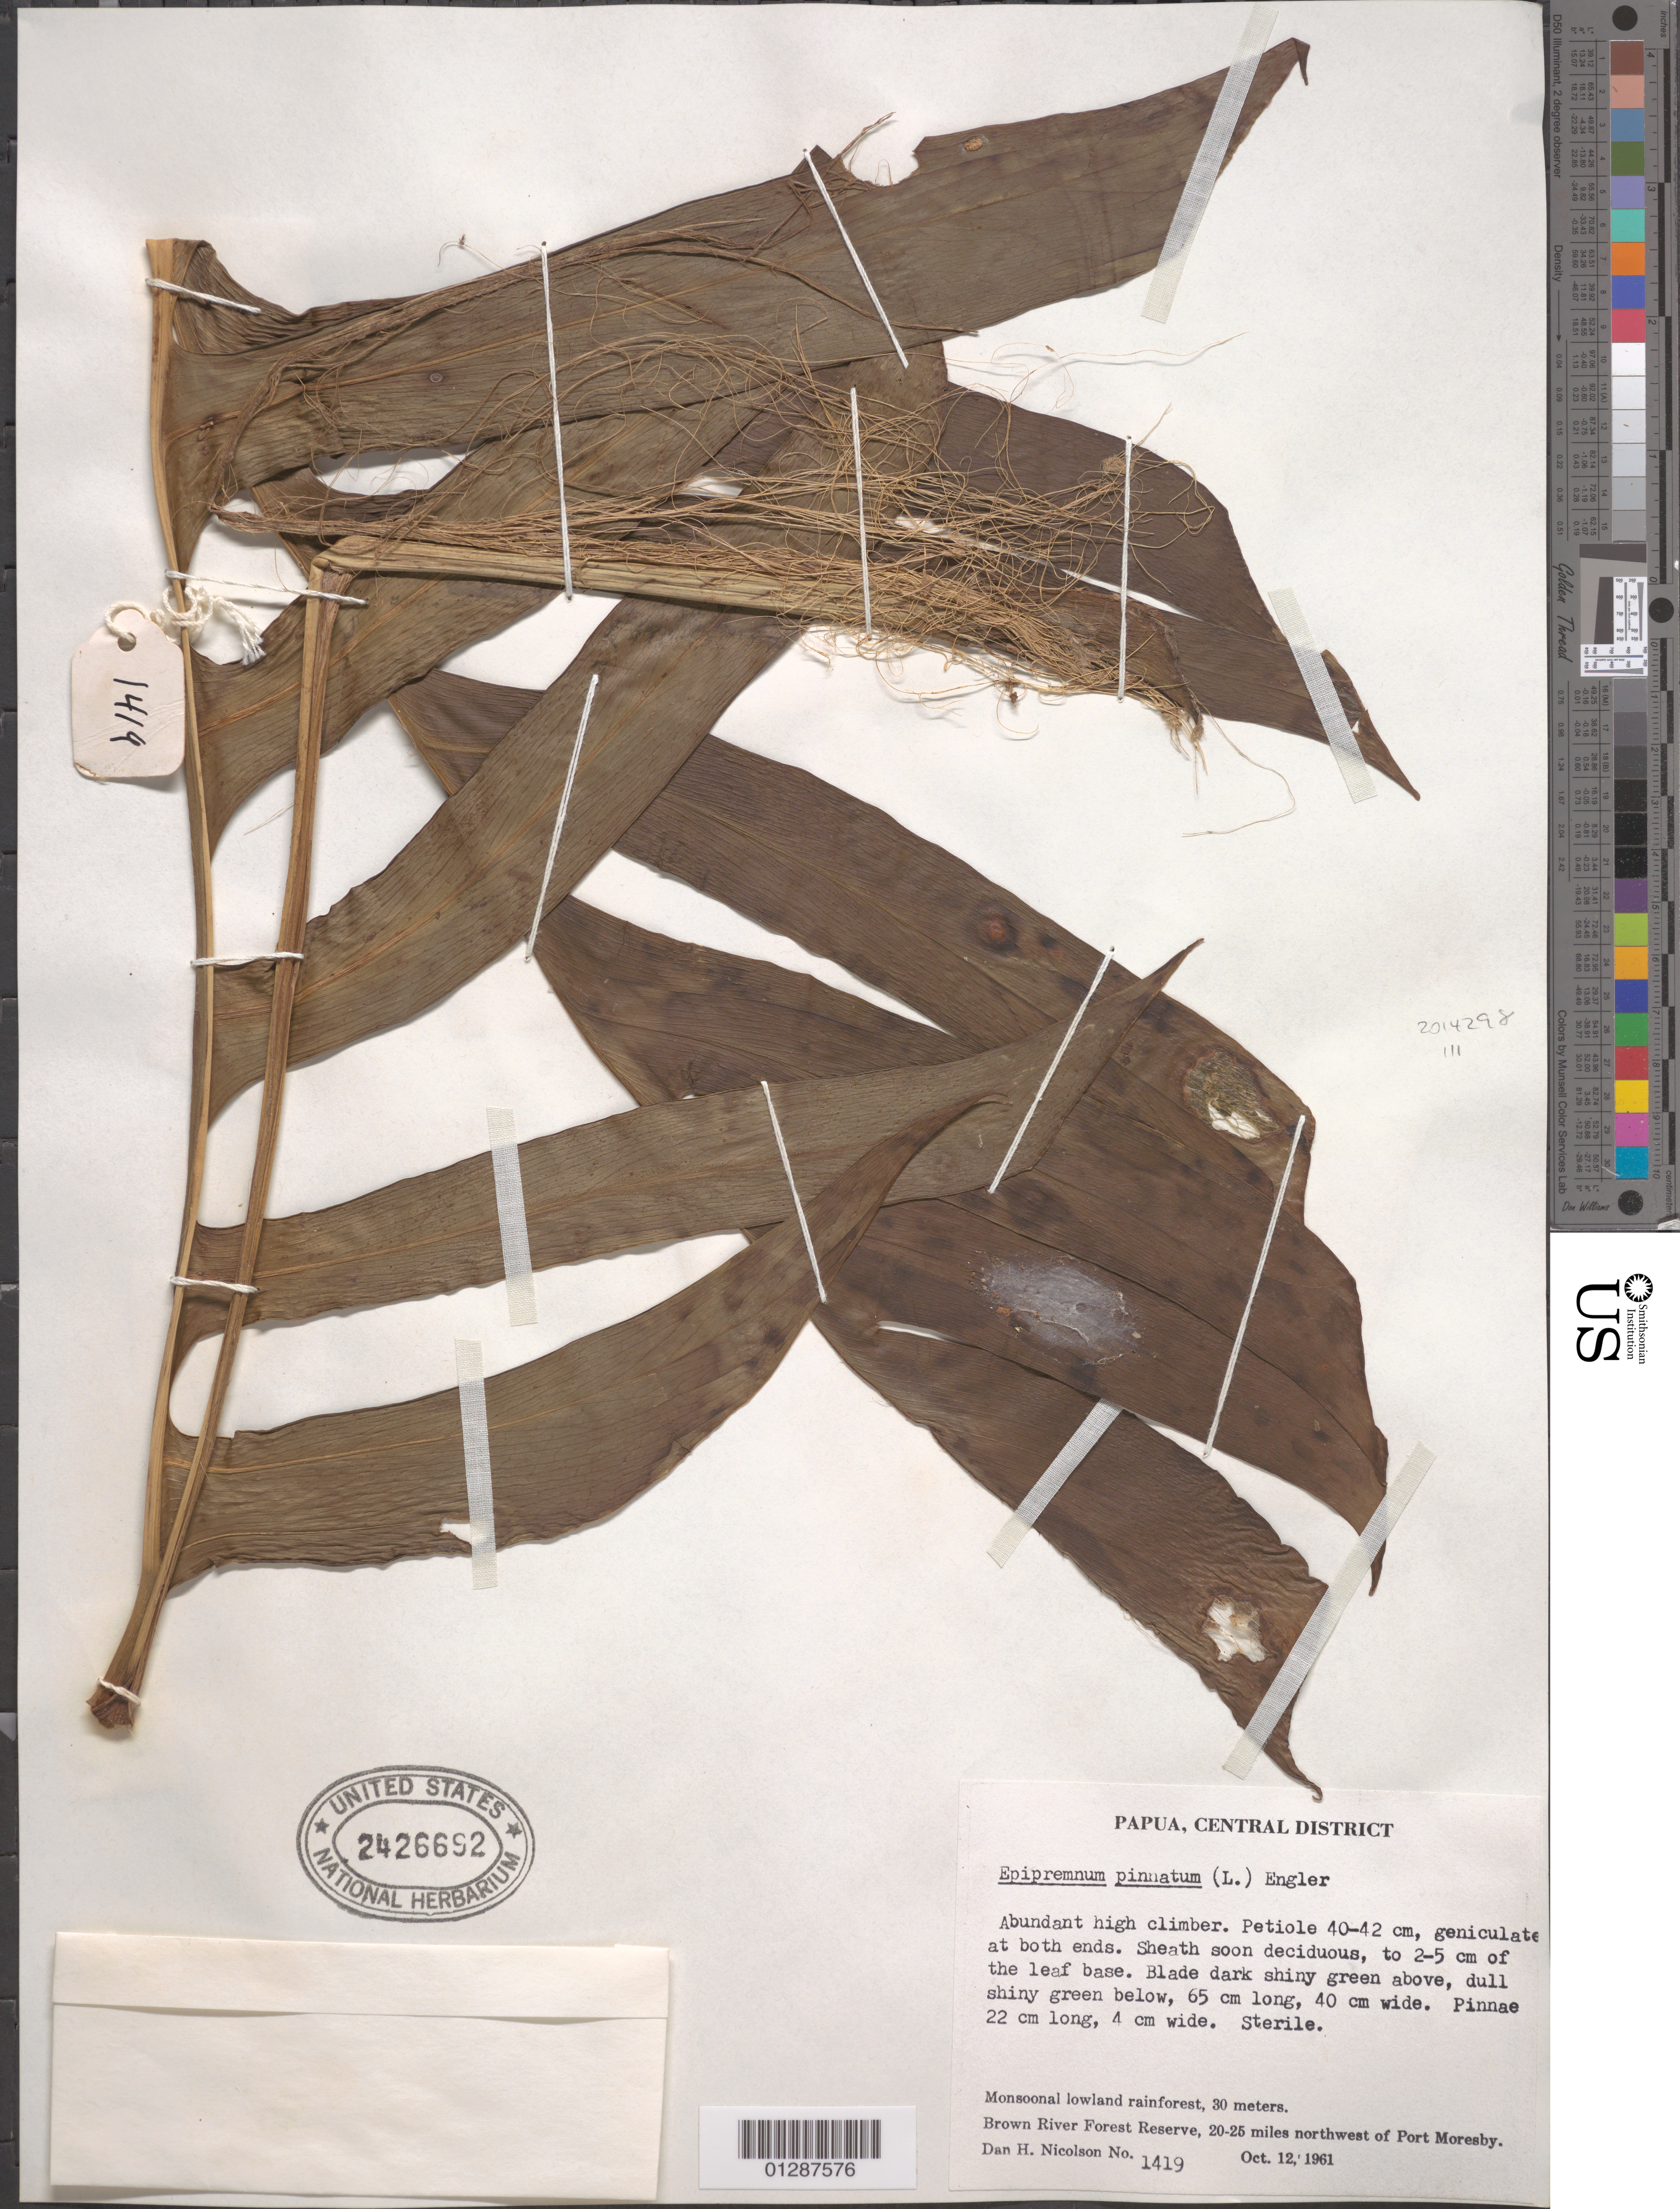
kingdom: Plantae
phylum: Tracheophyta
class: Liliopsida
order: Alismatales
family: Araceae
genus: Epipremnum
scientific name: Epipremnum pinnatum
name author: (L.) Engl.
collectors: D. H. Nicolson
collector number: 1419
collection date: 1961-10-12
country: Papua New Guinea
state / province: Central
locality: Papua, Central District. Monsoonal lowland forest. Brown River Forest Reserve, 20-25 miles northwest of Port Moresby.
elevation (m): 30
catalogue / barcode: US 2426692